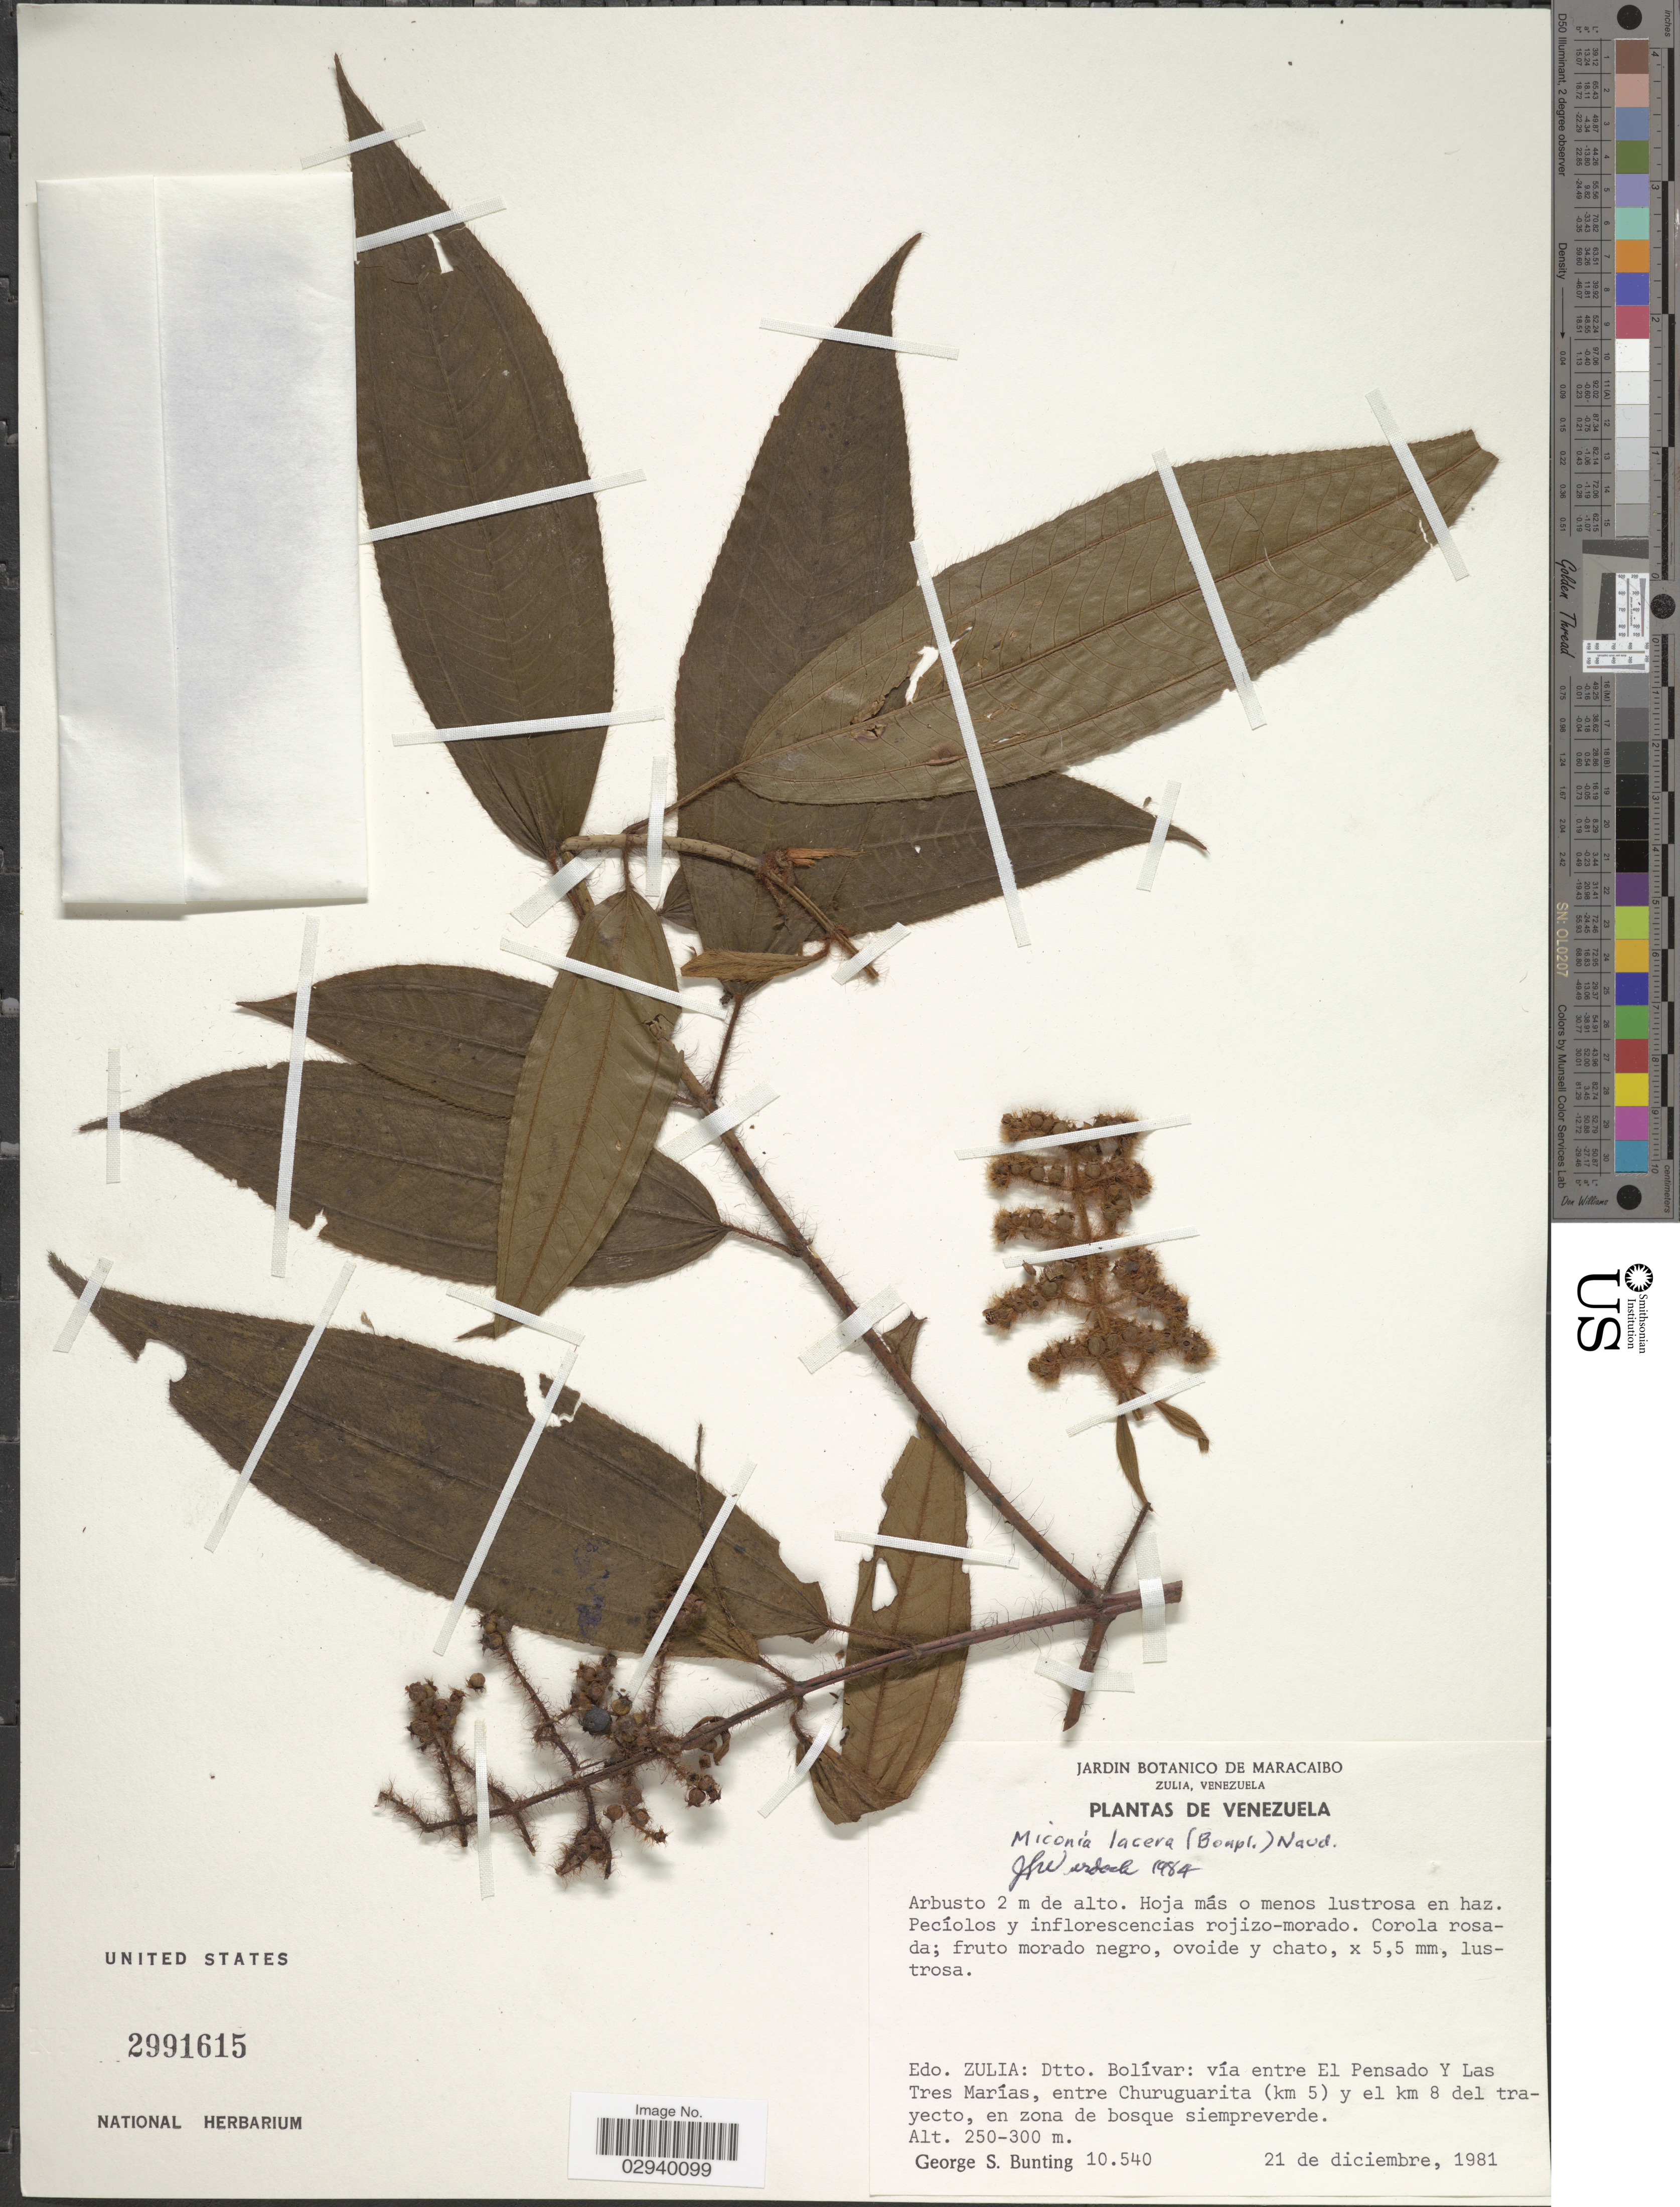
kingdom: Plantae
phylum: Tracheophyta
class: Magnoliopsida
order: Myrtales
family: Melastomataceae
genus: Miconia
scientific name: Miconia lacera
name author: (Bonpl.) Naudin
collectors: G. S. Bunting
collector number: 10540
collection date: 1981-12-21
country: Venezuela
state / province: Zulia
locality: Dtto. Bolívar: vía entre El Pensado Y Las Tres Marías, entre Churuguarita (km 5) y el km 8 del trayecto, en zona de bosque siempreverde.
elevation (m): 250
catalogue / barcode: US 2991615